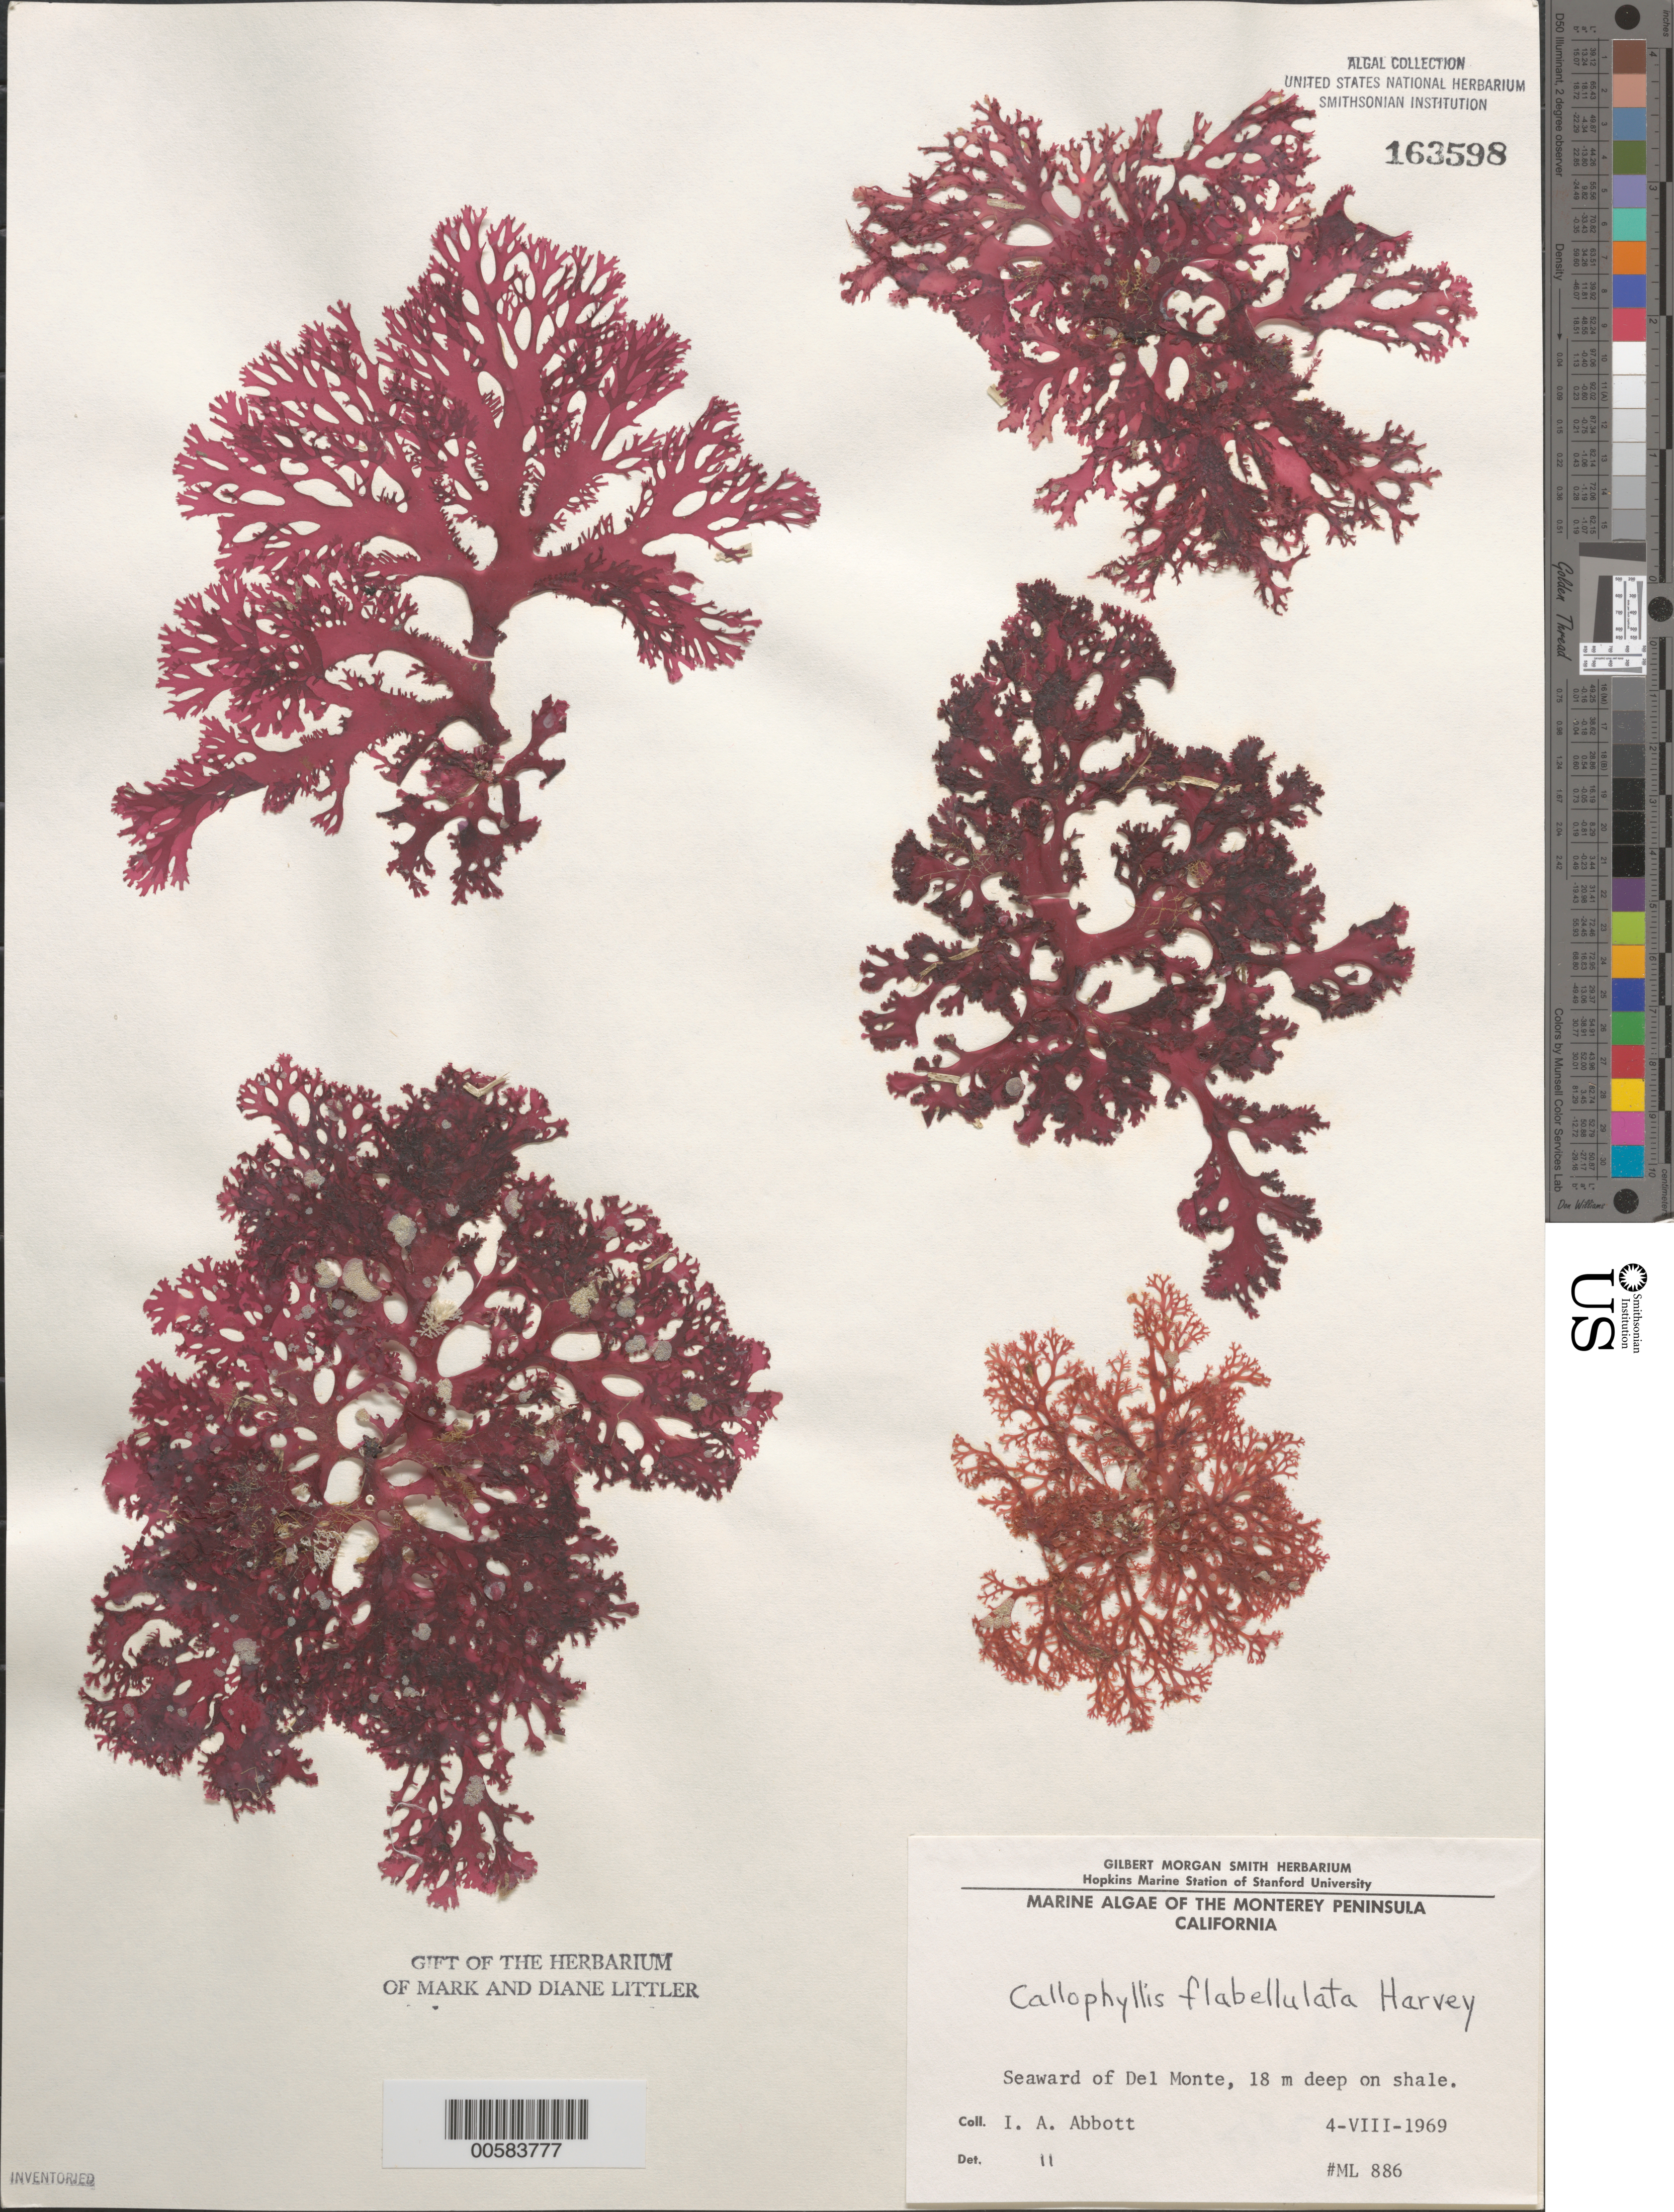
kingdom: Plantae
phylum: Rhodophyta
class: Florideophyceae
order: Gigartinales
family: Kallymeniaceae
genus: Callophyllis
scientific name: Callophyllis flabellulata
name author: Harv.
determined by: Abbott, Isabella A.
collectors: I. A. Abbott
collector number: ML 886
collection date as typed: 04 Aug 1969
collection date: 1969-08-04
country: United States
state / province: California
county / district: Monterey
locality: Off Del Monte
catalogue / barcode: US 163598